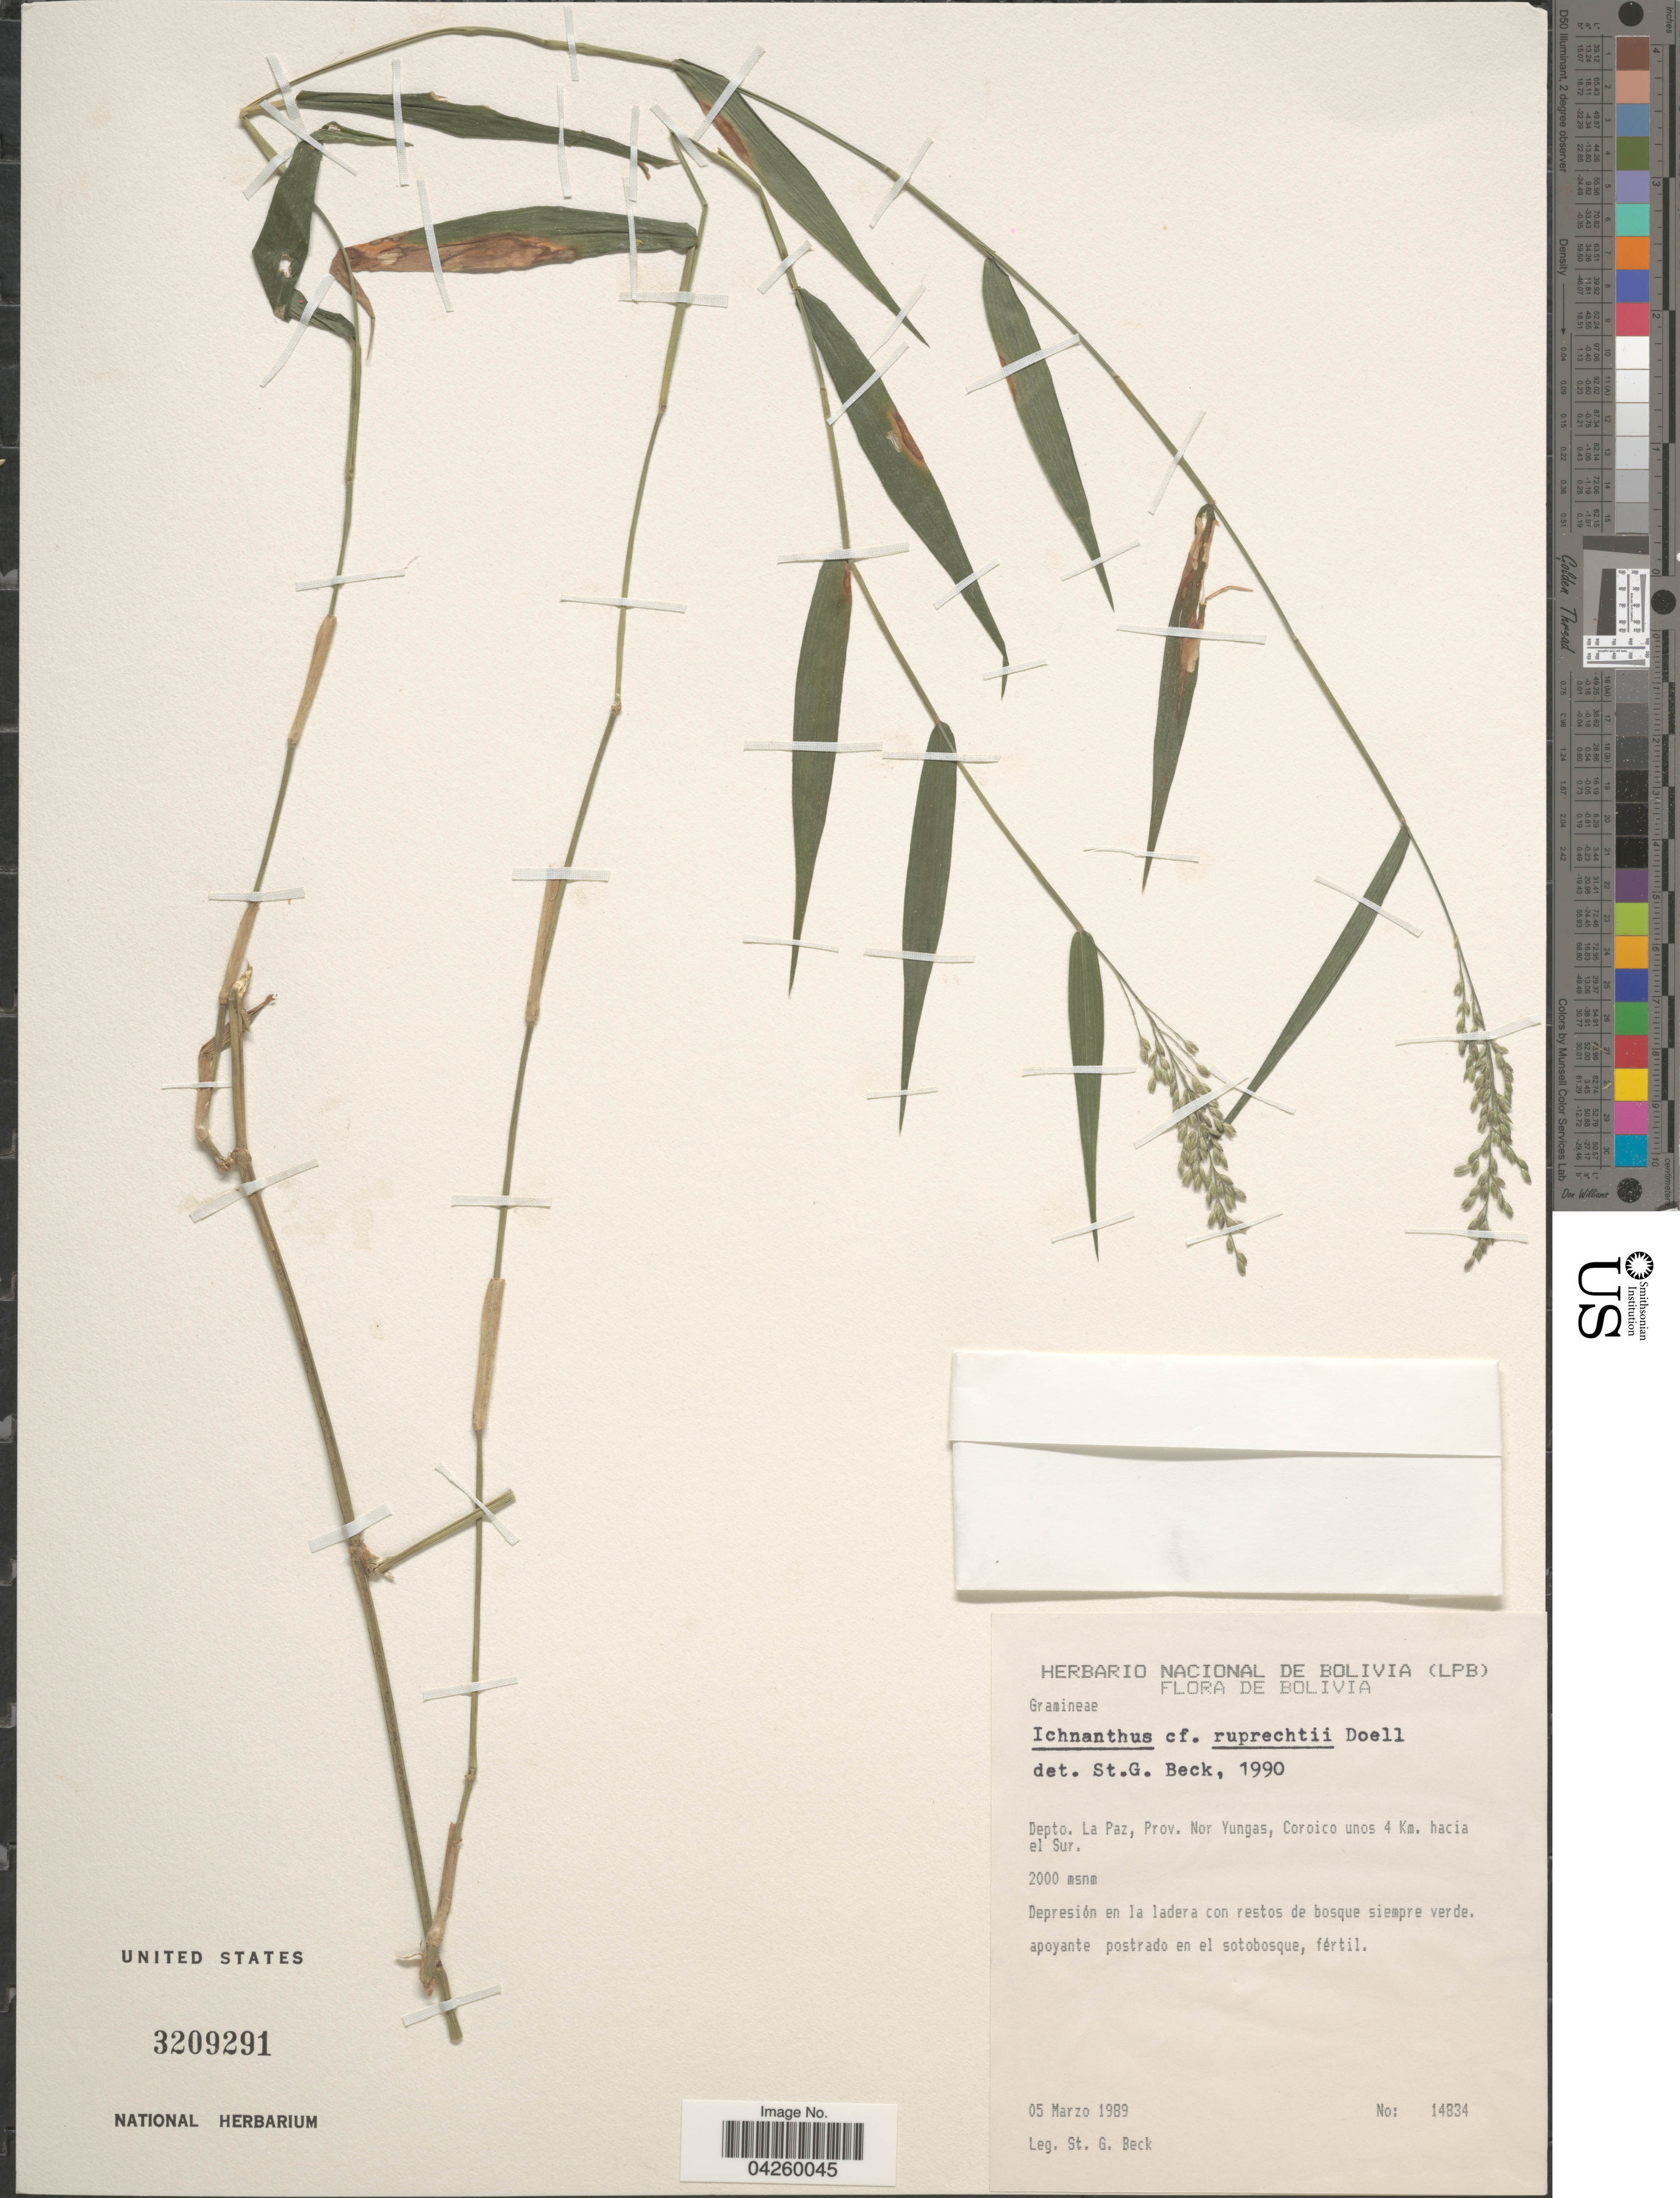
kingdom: Plantae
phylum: Tracheophyta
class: Liliopsida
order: Poales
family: Poaceae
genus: Ichnanthus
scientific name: Ichnanthus ruprechtii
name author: Döll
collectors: S. G. Beck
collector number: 14834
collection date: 1989-03-05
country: Bolivia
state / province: La Paz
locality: Depto. La Paz, Prov. Nor Yungas, Coroico unos 4 Km. hacia el Sur.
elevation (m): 2000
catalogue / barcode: US 3209291